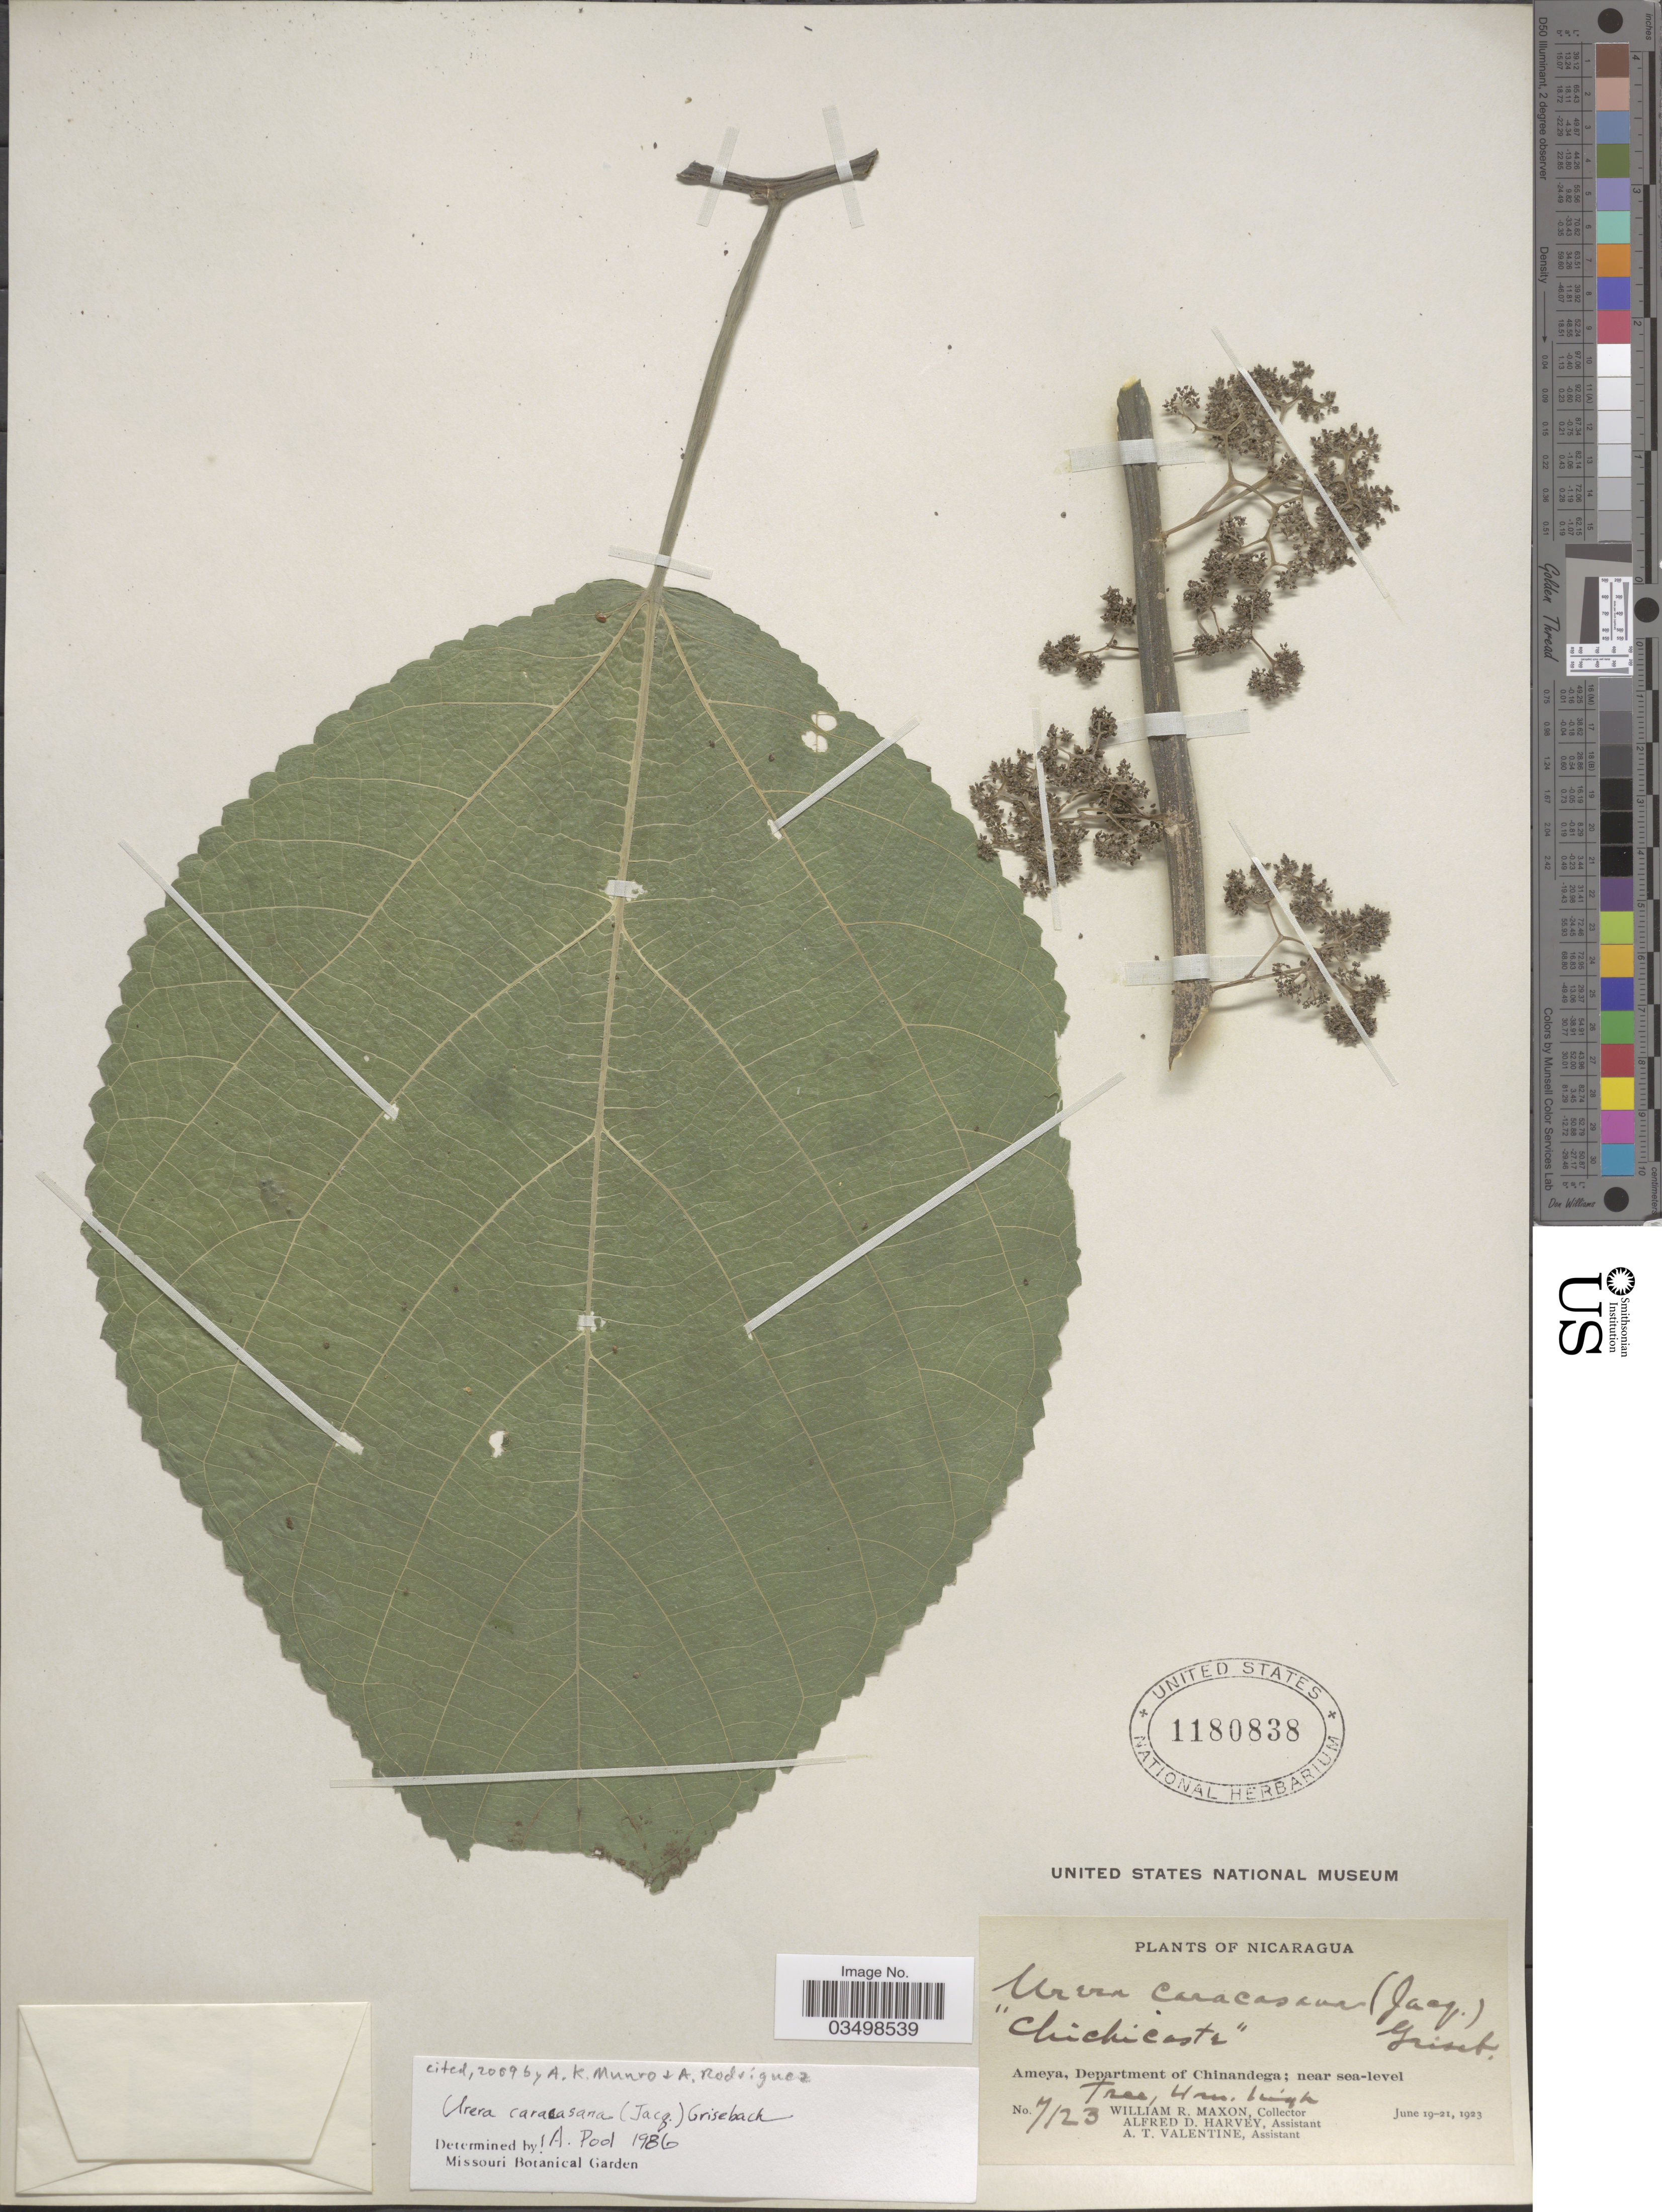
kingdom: Plantae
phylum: Tracheophyta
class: Magnoliopsida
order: Rosales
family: Urticaceae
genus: Urera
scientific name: Urera caracasana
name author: (Jacq.) Gaudich. ex Griseb.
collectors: W. R. Maxon, A. D. Harvey & A. Valentine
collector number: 7123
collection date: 1923-06-19/1923-06-21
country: Nicaragua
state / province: Chinandega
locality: Ameya, Department of Chinandega.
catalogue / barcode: US 1180838